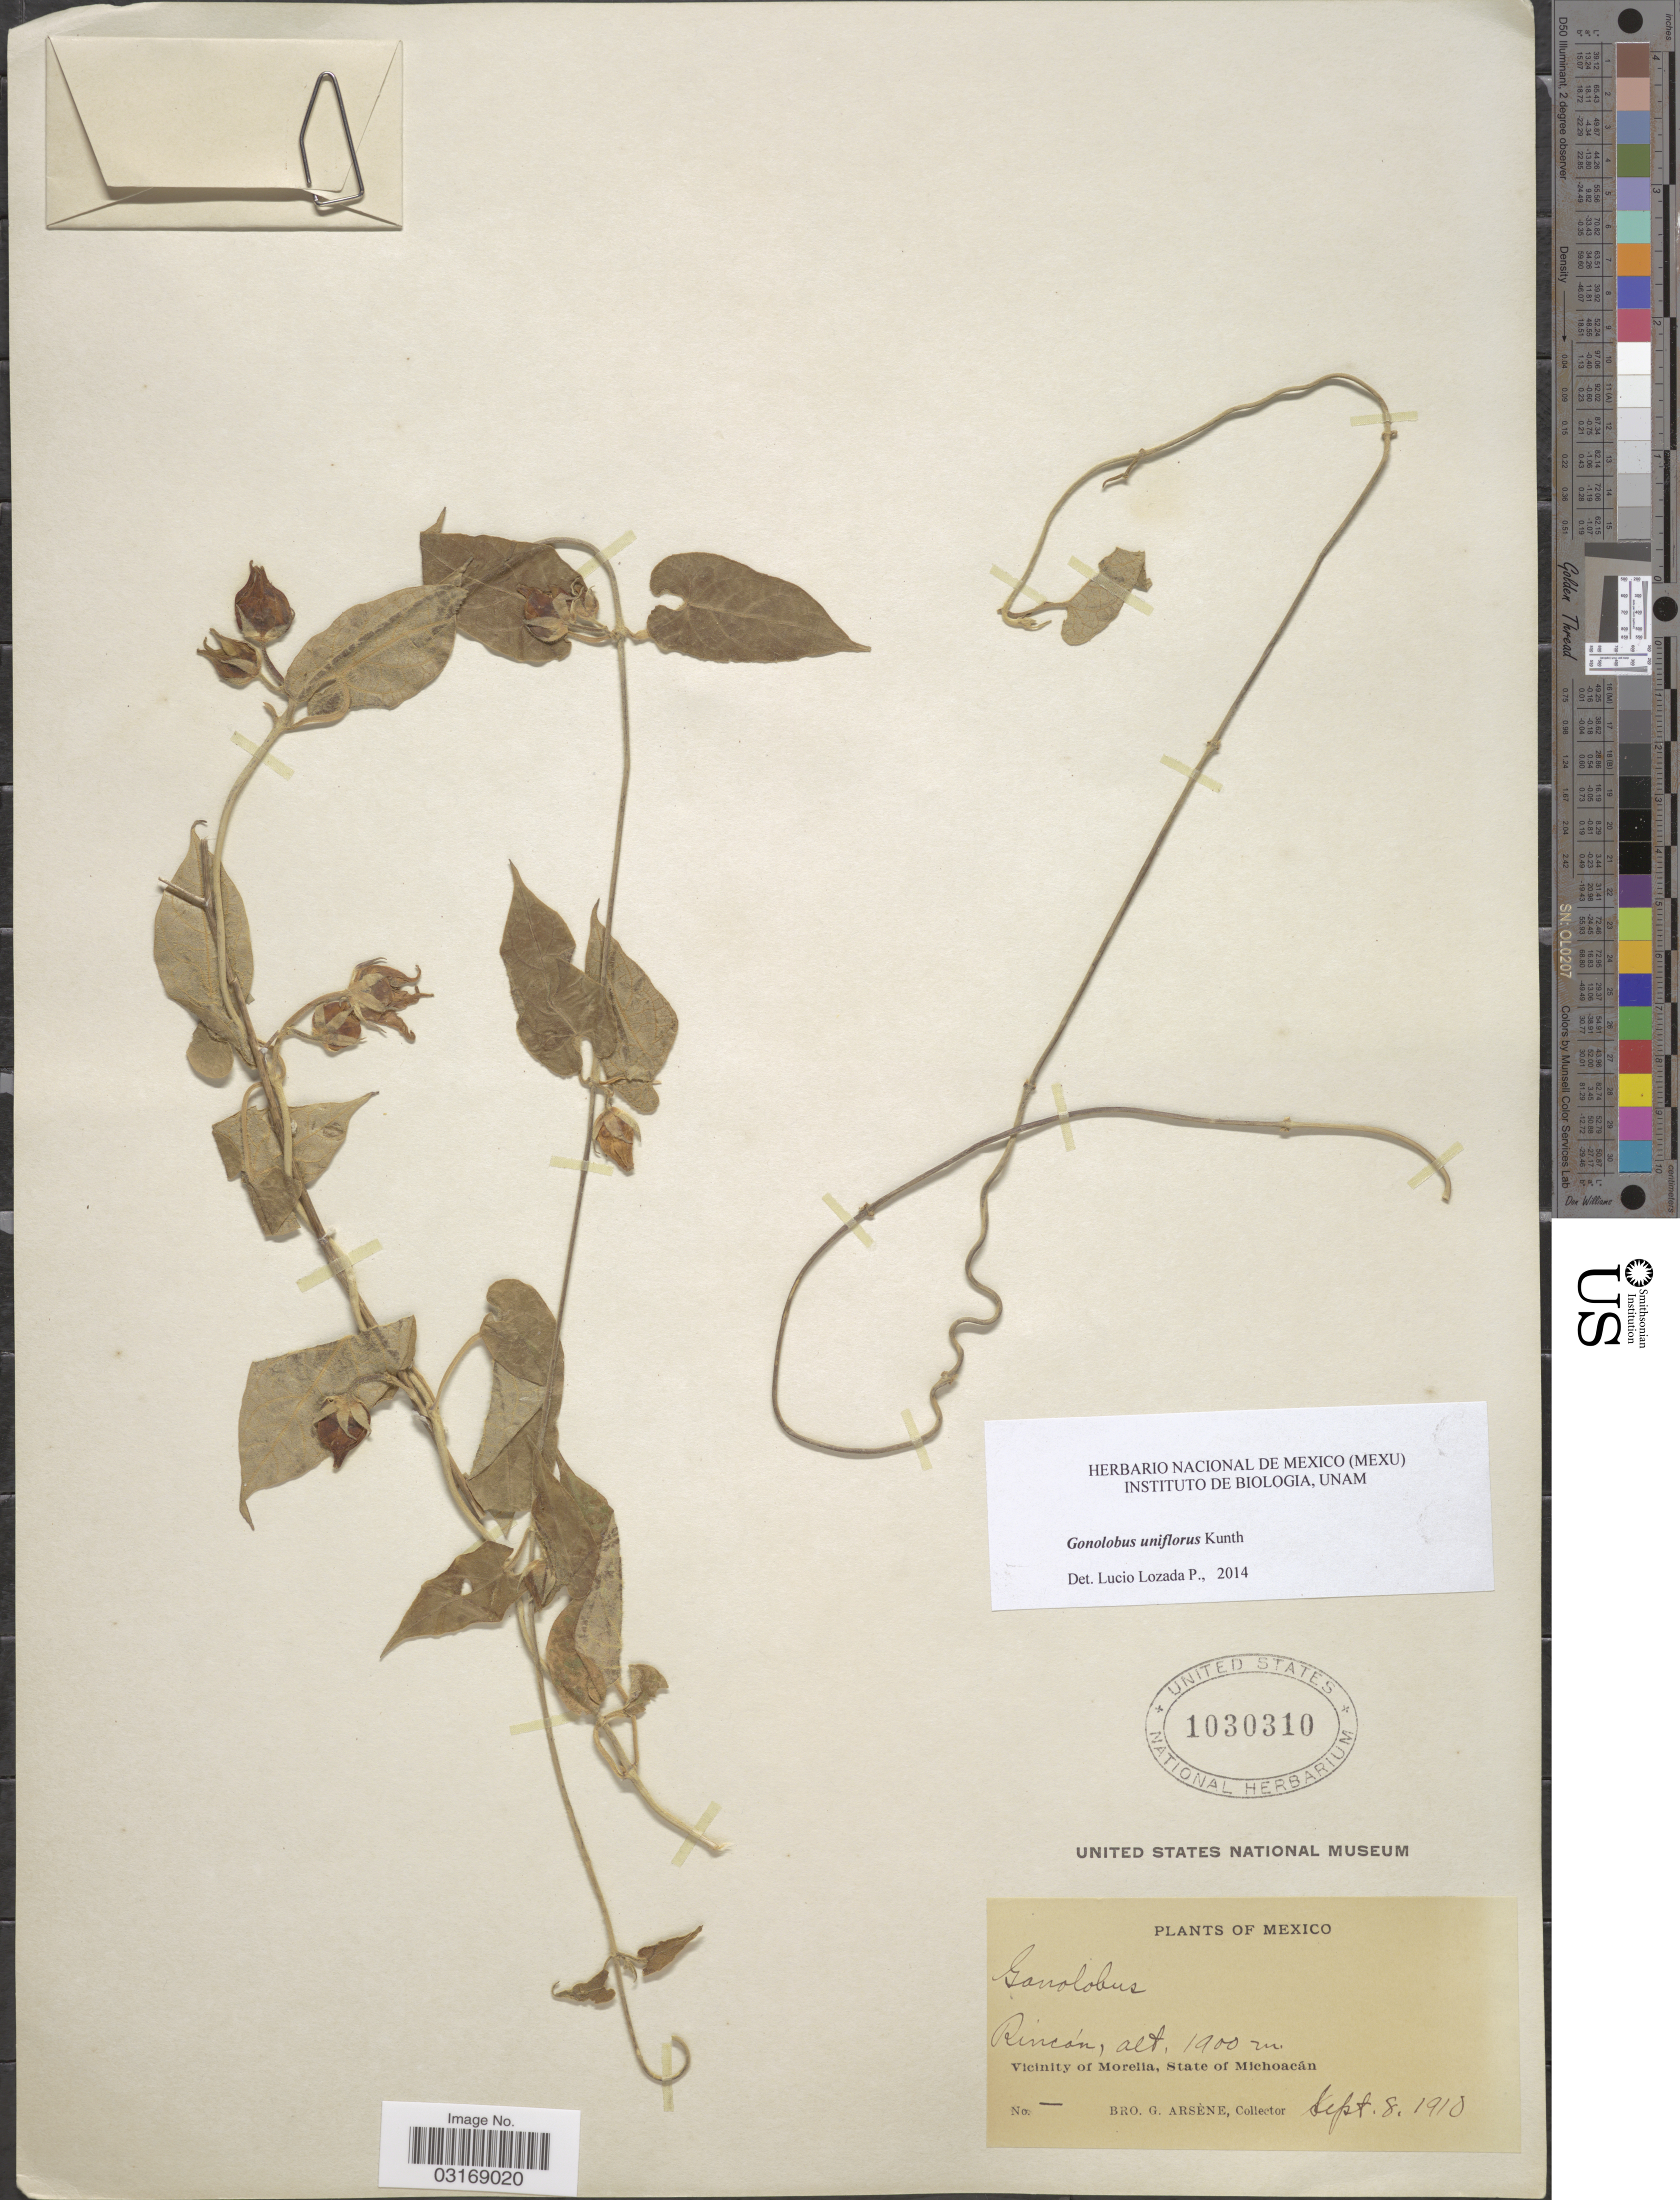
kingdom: Plantae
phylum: Tracheophyta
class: Magnoliopsida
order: Gentianales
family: Apocynaceae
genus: Gonolobus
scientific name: Gonolobus uniflorus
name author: Kunth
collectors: Bro. G. Arsène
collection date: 1910-09-08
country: Mexico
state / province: Michoacán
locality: Rincón. Vicinity of Morelia.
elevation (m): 1900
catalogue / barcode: US 1030310